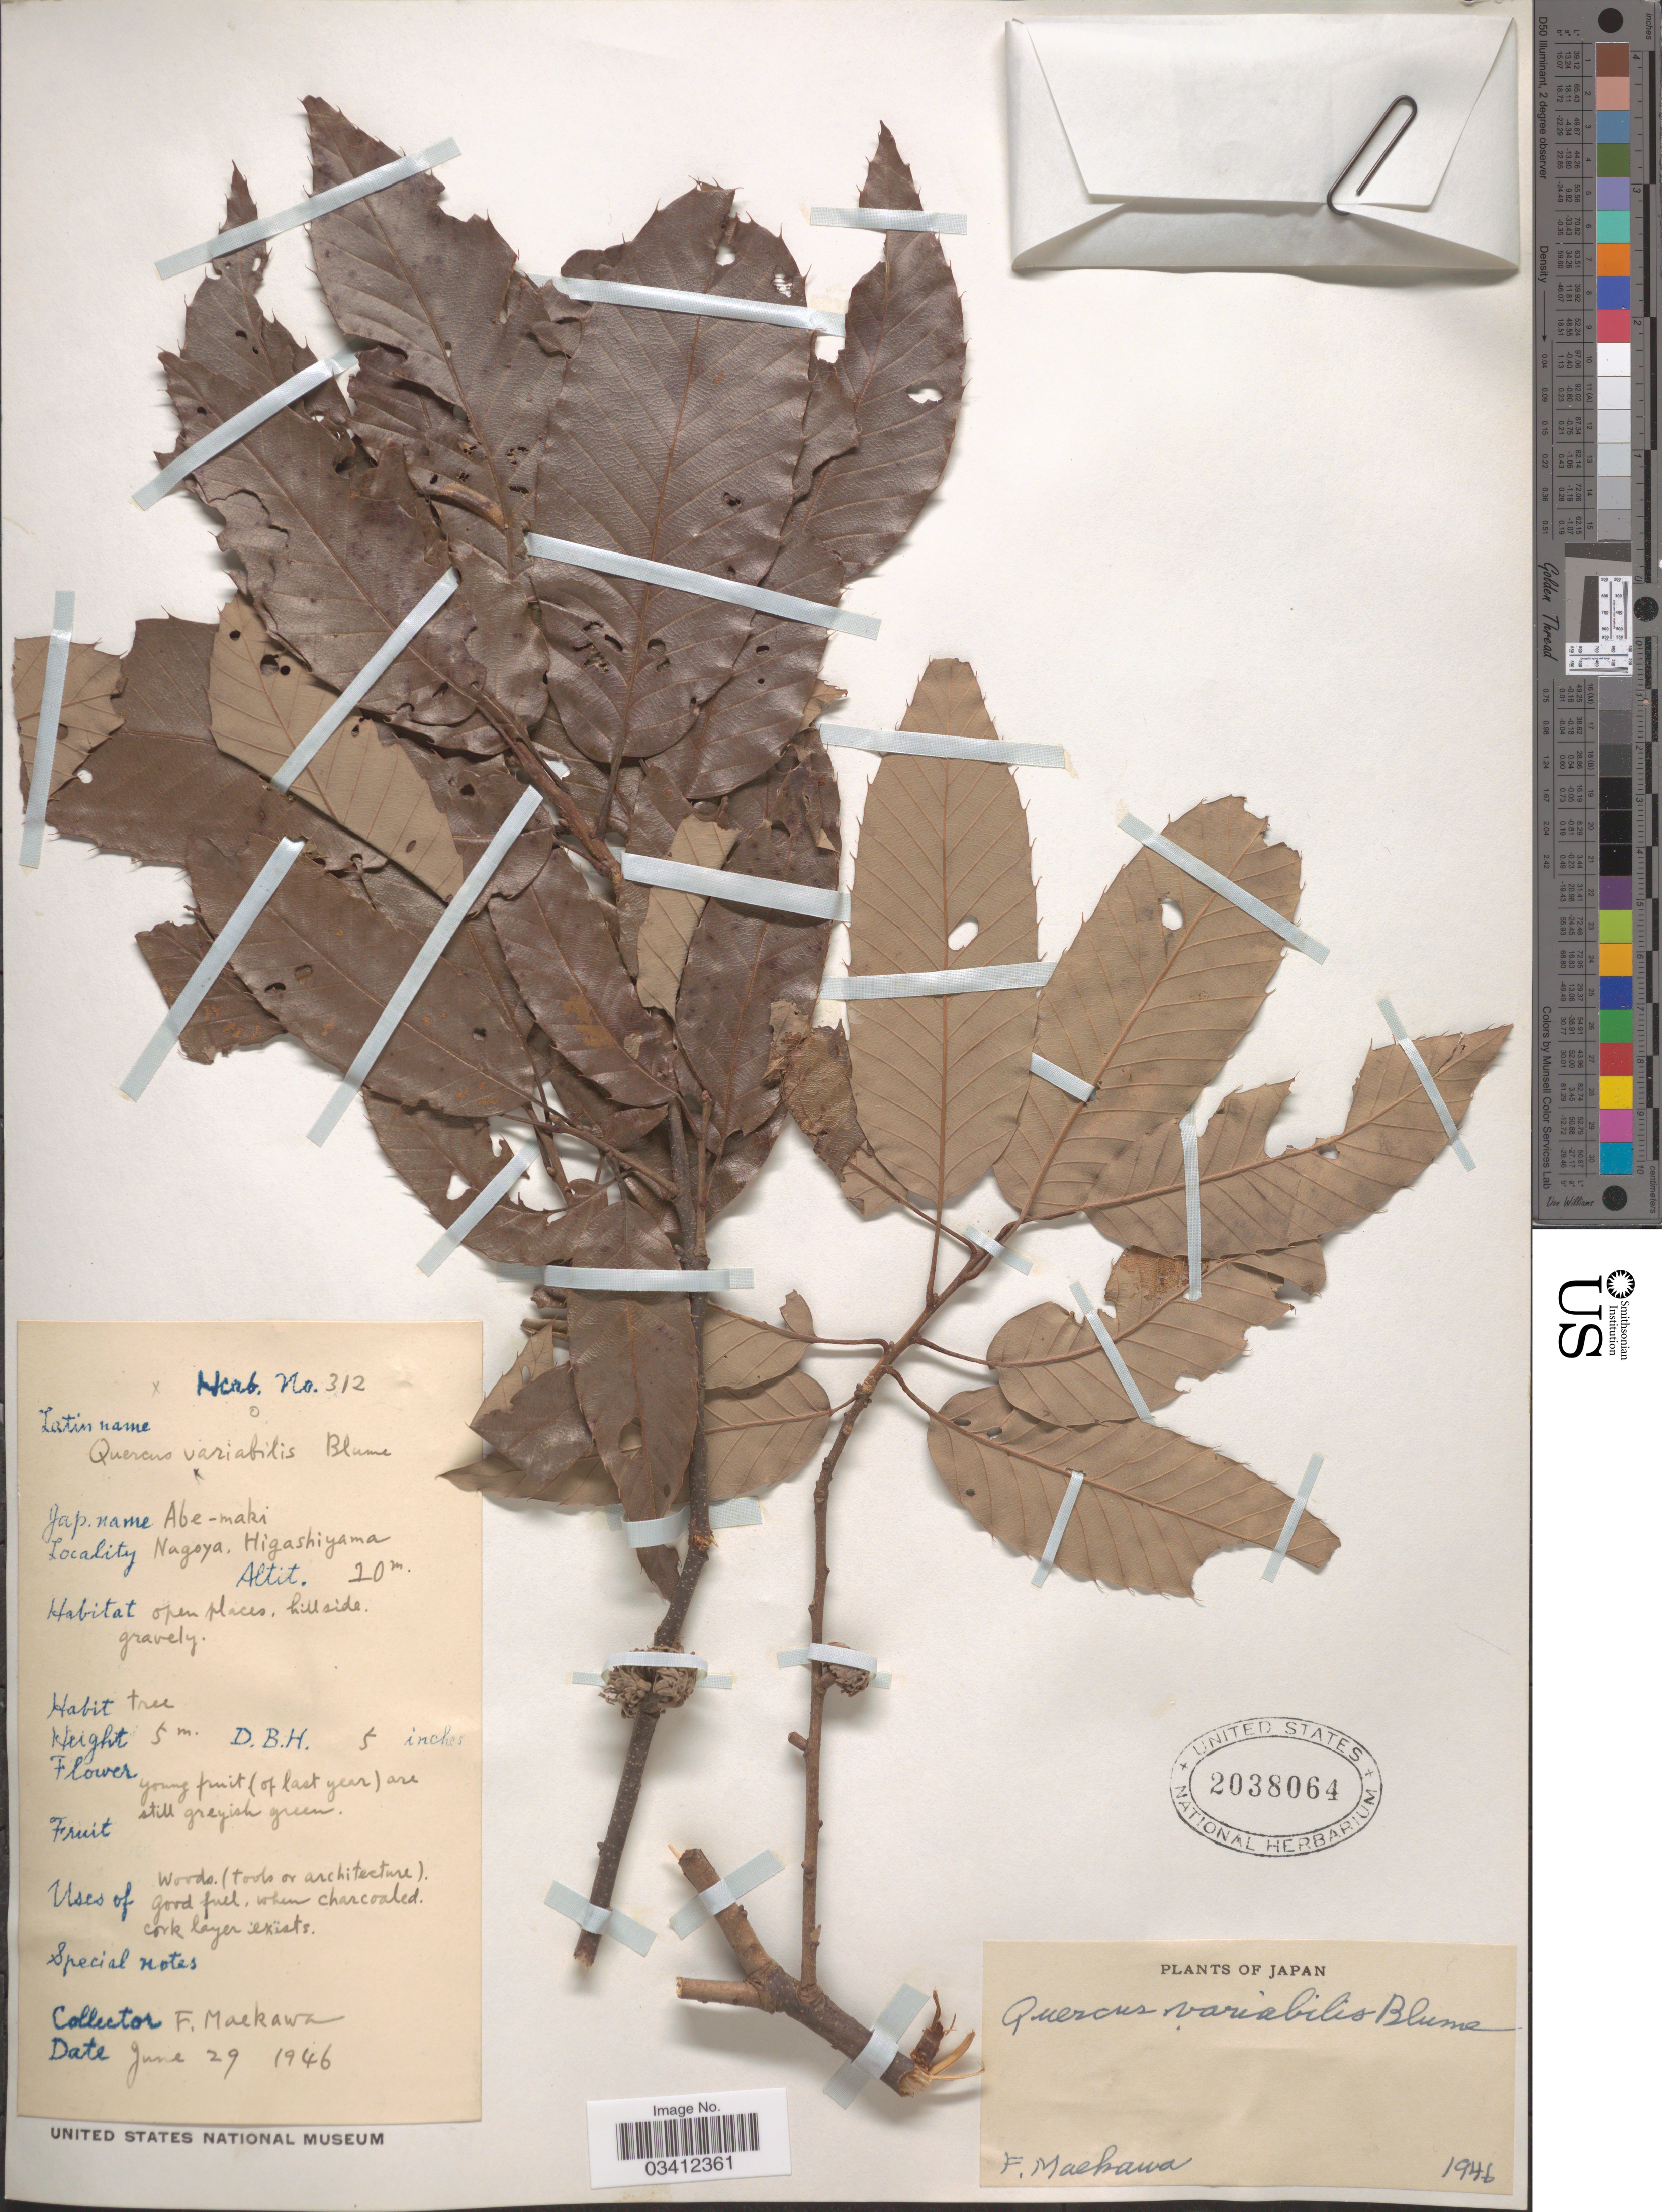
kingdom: Plantae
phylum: Tracheophyta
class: Magnoliopsida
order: Fagales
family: Fagaceae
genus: Quercus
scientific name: Quercus variabilis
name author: Blume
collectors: F. Maekawa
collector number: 312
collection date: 1946-06-29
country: Japan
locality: Nagoya, Higashiyama.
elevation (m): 10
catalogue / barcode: US 2038064